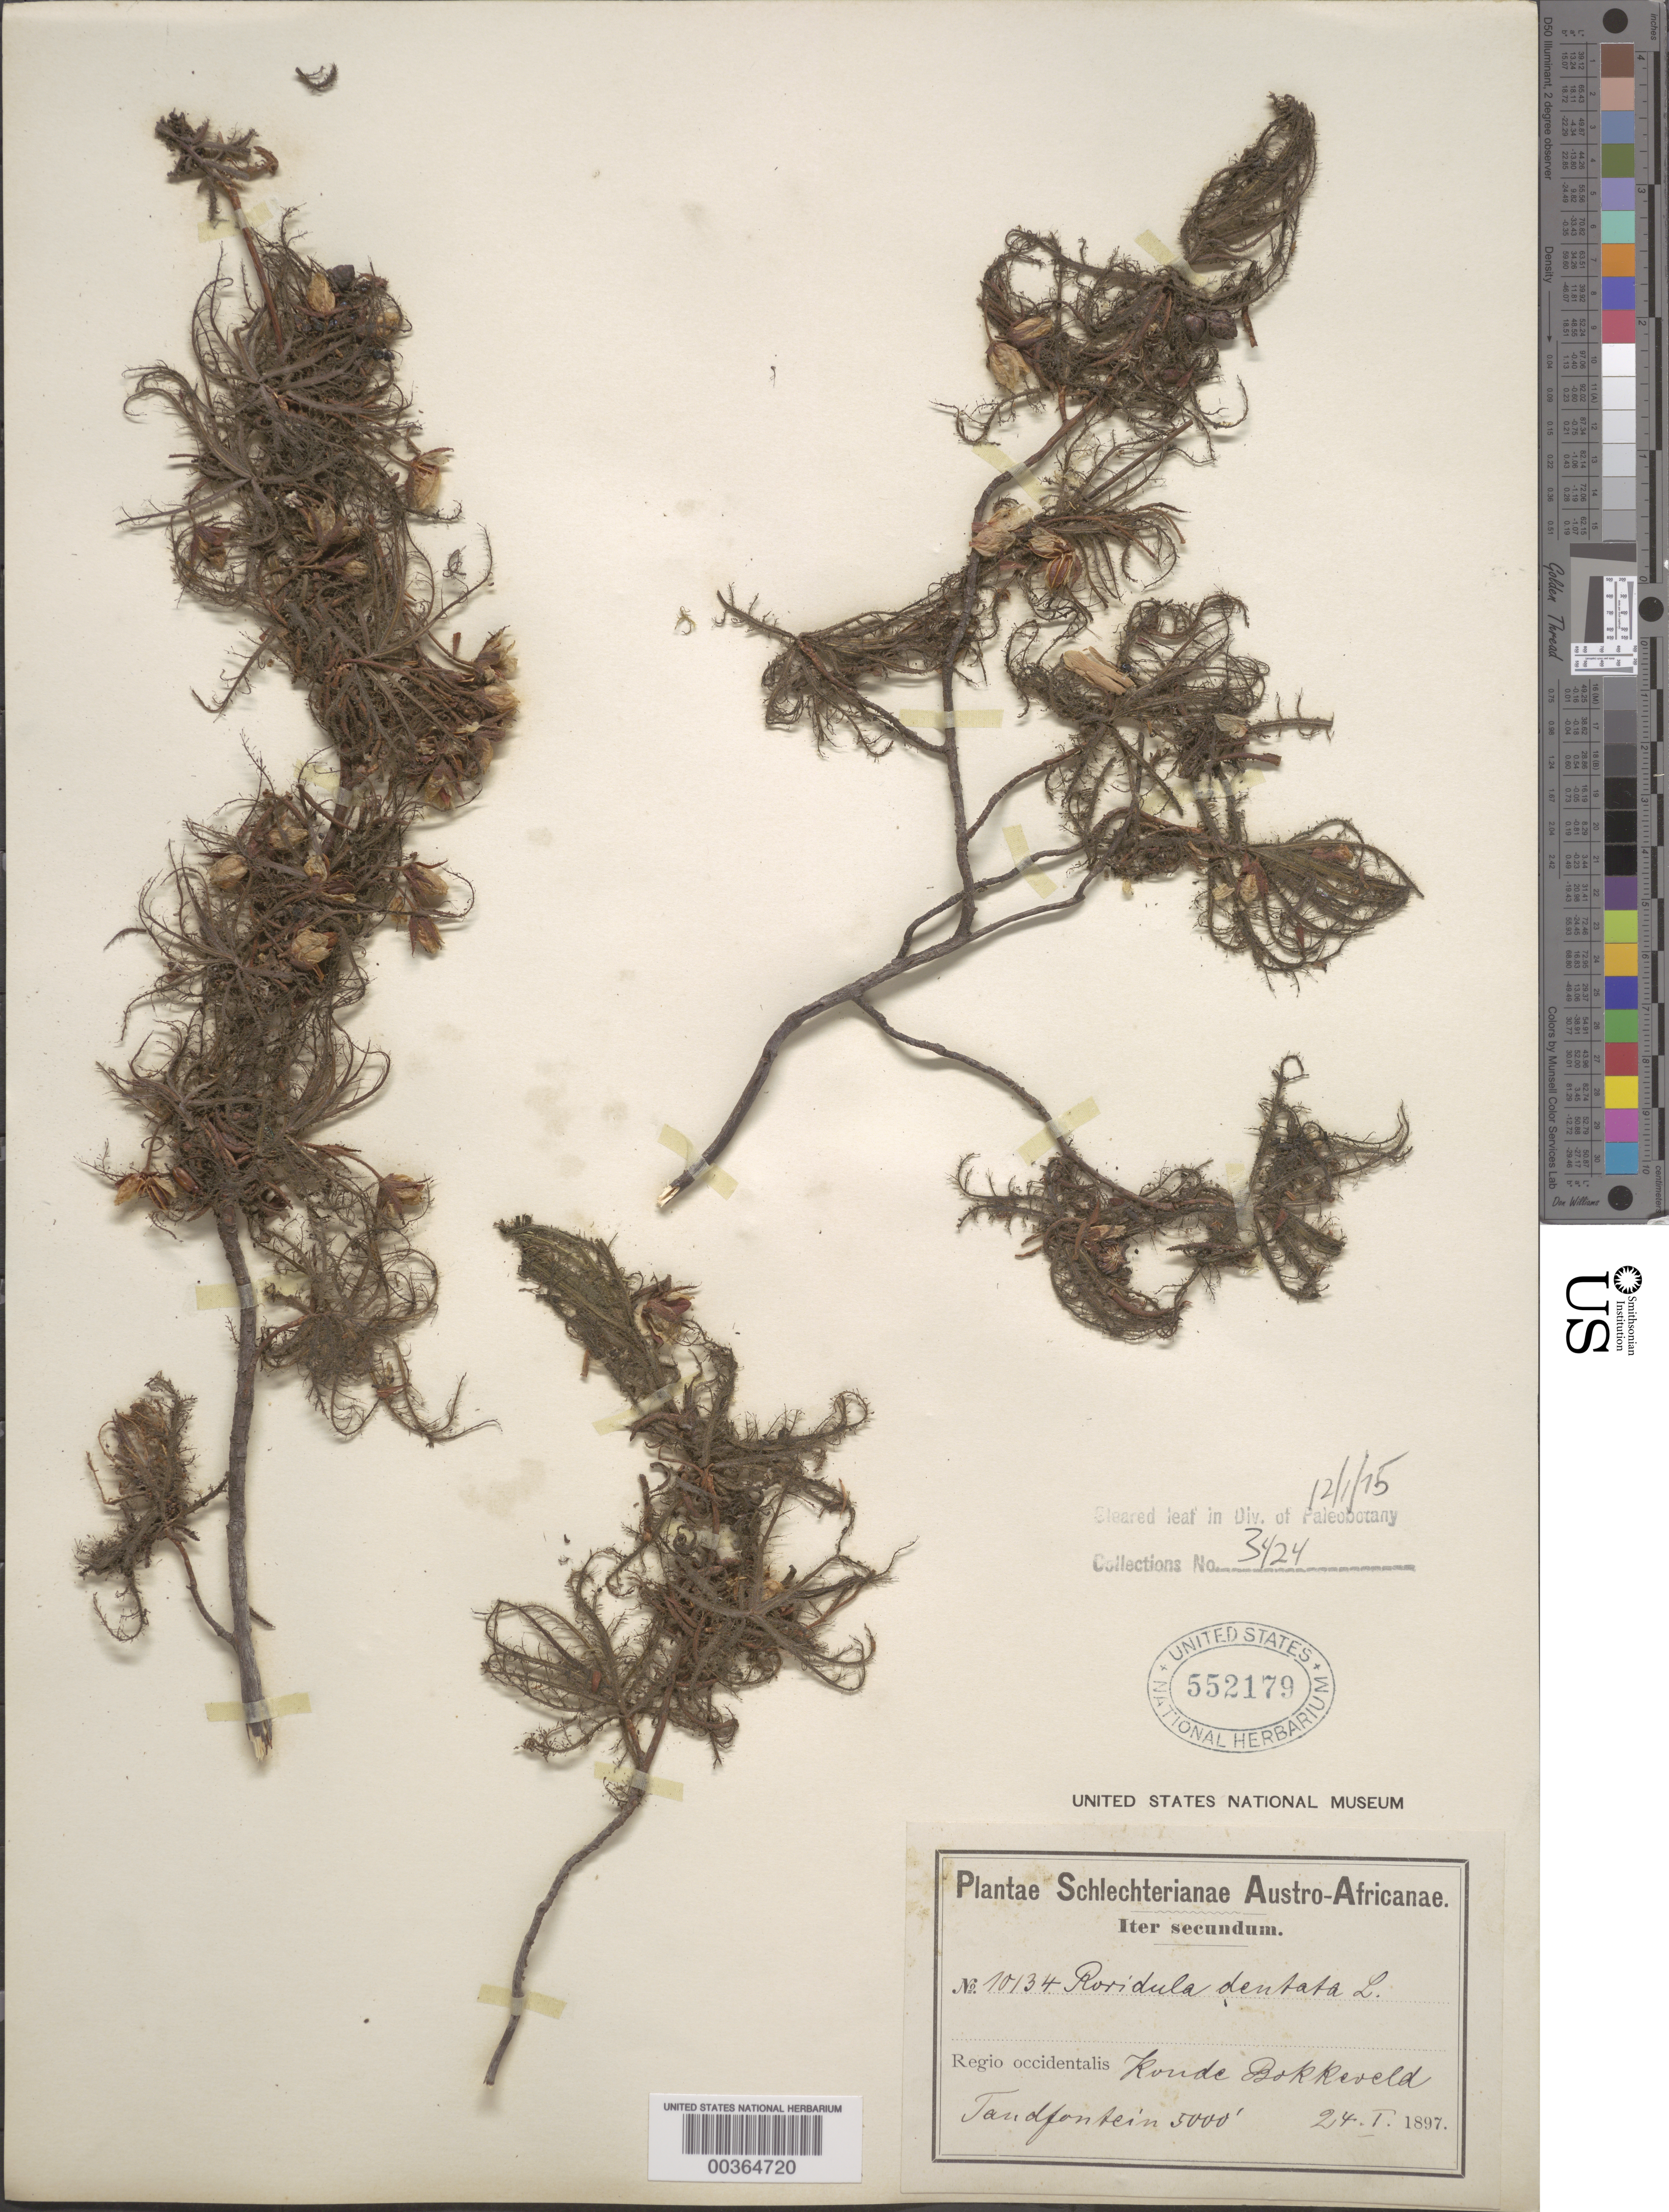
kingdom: Plantae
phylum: Tracheophyta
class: Magnoliopsida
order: Ericales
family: Roridulaceae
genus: Roridula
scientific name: Roridula dentata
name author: L.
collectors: F. R. R. Schlechter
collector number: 10134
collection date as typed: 24 Jan 1897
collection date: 1897-01-24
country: South Africa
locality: Ronde bokkeveld tondfontein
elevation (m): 1524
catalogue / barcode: US 552179